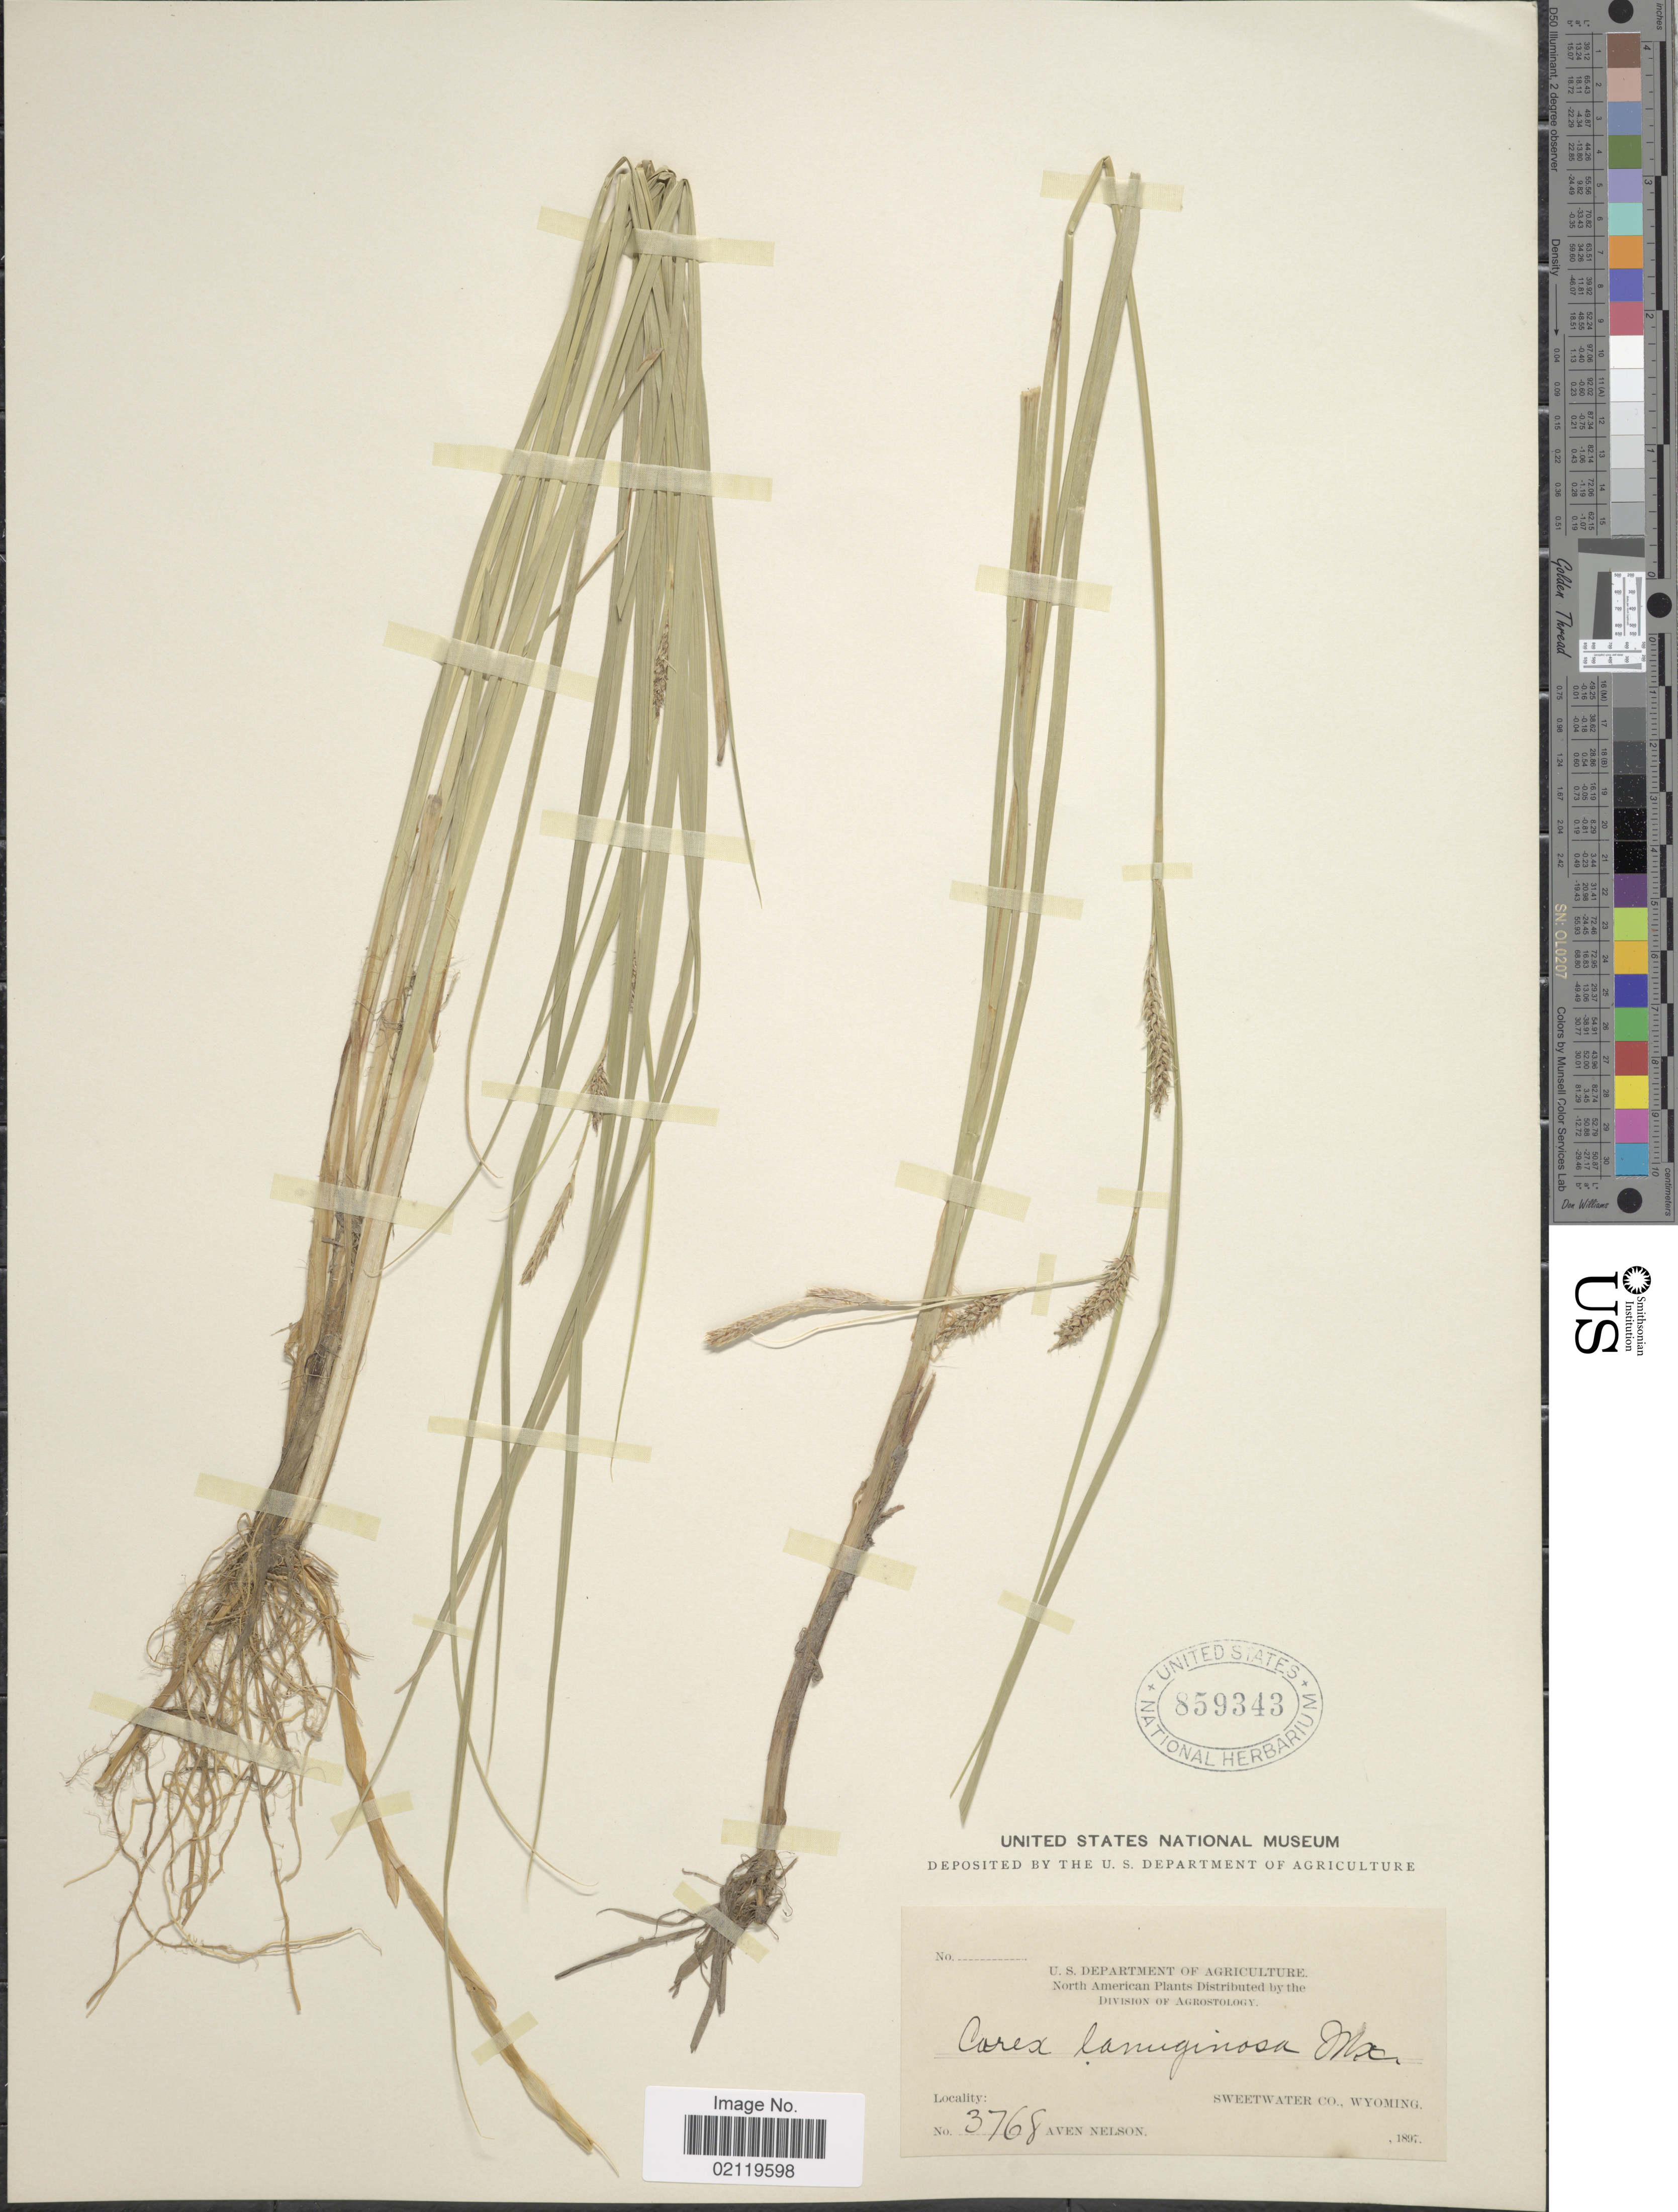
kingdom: Plantae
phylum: Tracheophyta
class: Liliopsida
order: Poales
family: Cyperaceae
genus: Carex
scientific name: Carex pellita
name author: Muhl. ex Willd.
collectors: A. Nelson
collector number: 3768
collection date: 1897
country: United States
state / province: Wyoming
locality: Sweetwater Co.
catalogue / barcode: US 859343